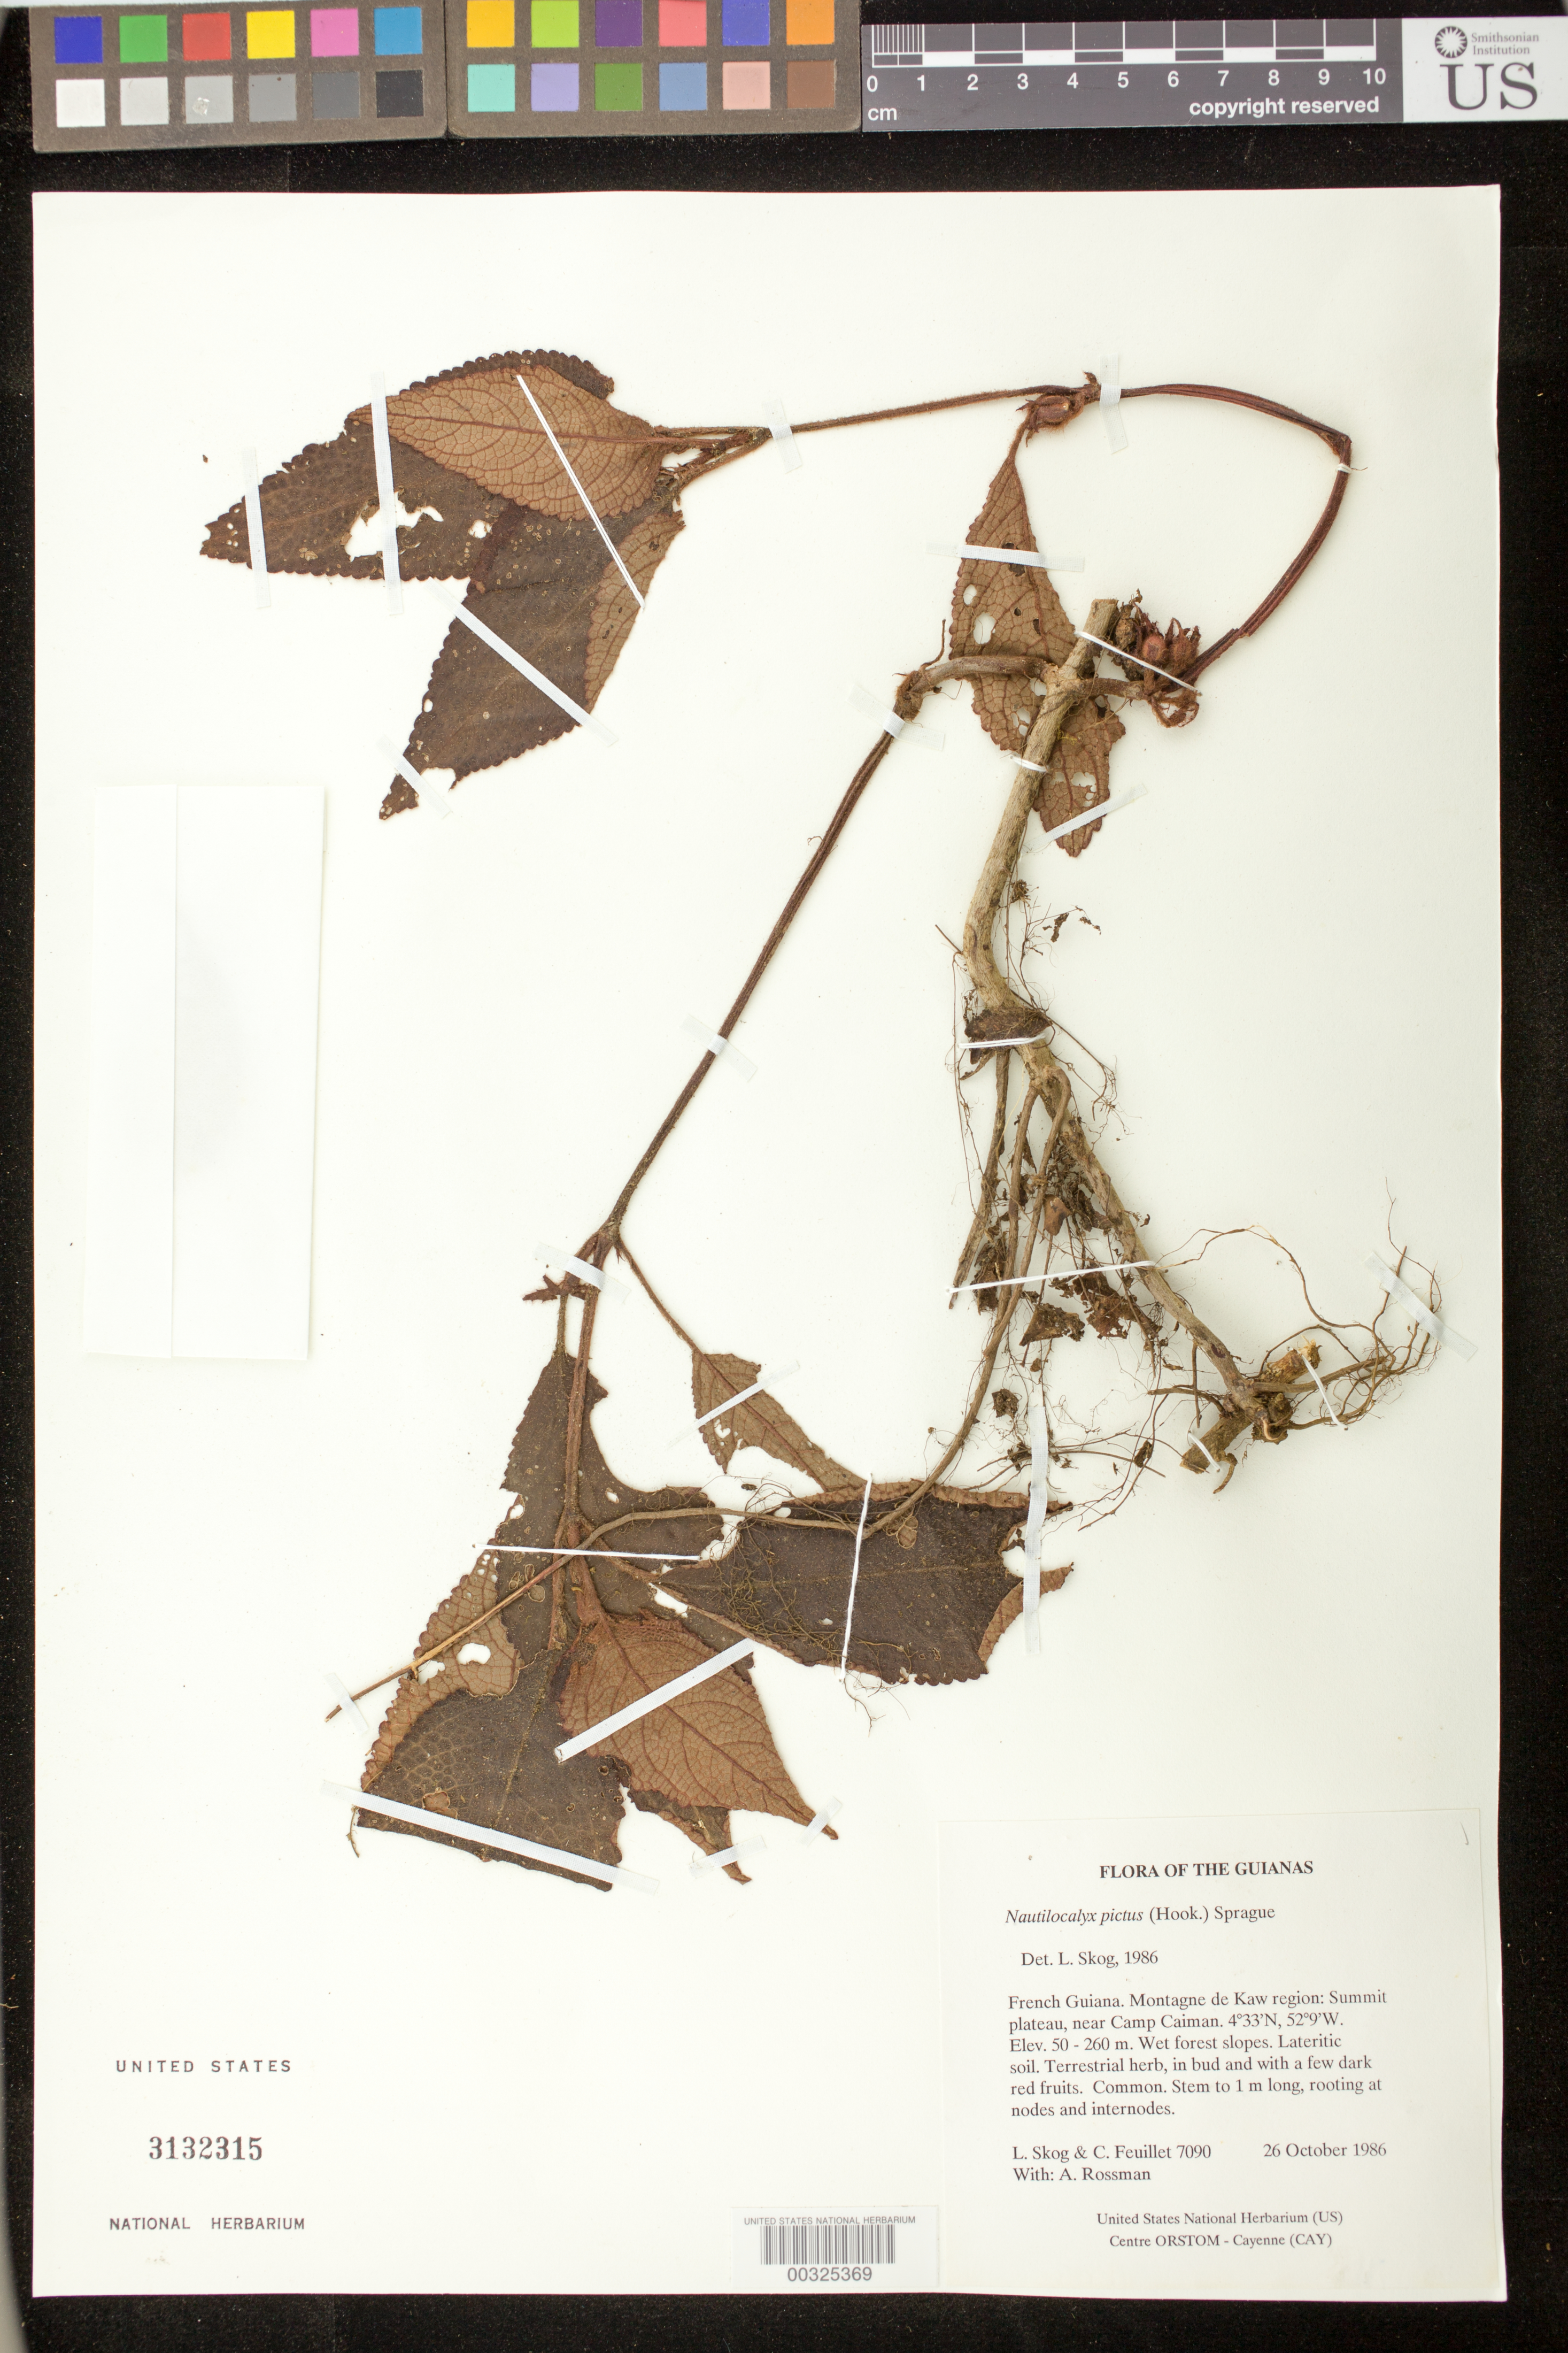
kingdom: Plantae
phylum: Tracheophyta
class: Magnoliopsida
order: Lamiales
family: Gesneriaceae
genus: Nautilocalyx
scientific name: Nautilocalyx pictus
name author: (Hook.) Sprague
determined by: Skog, Laurence E.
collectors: L. E. Skog, C. Feuillet & A. Rossman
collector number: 7090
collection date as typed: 26 Oct 1986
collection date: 1986-10-26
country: French Guiana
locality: Montagne de Kaw region: summit plateau, near Camp Caiman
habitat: Wet forest slopes, lateritic soil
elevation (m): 50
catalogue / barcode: US 3132315